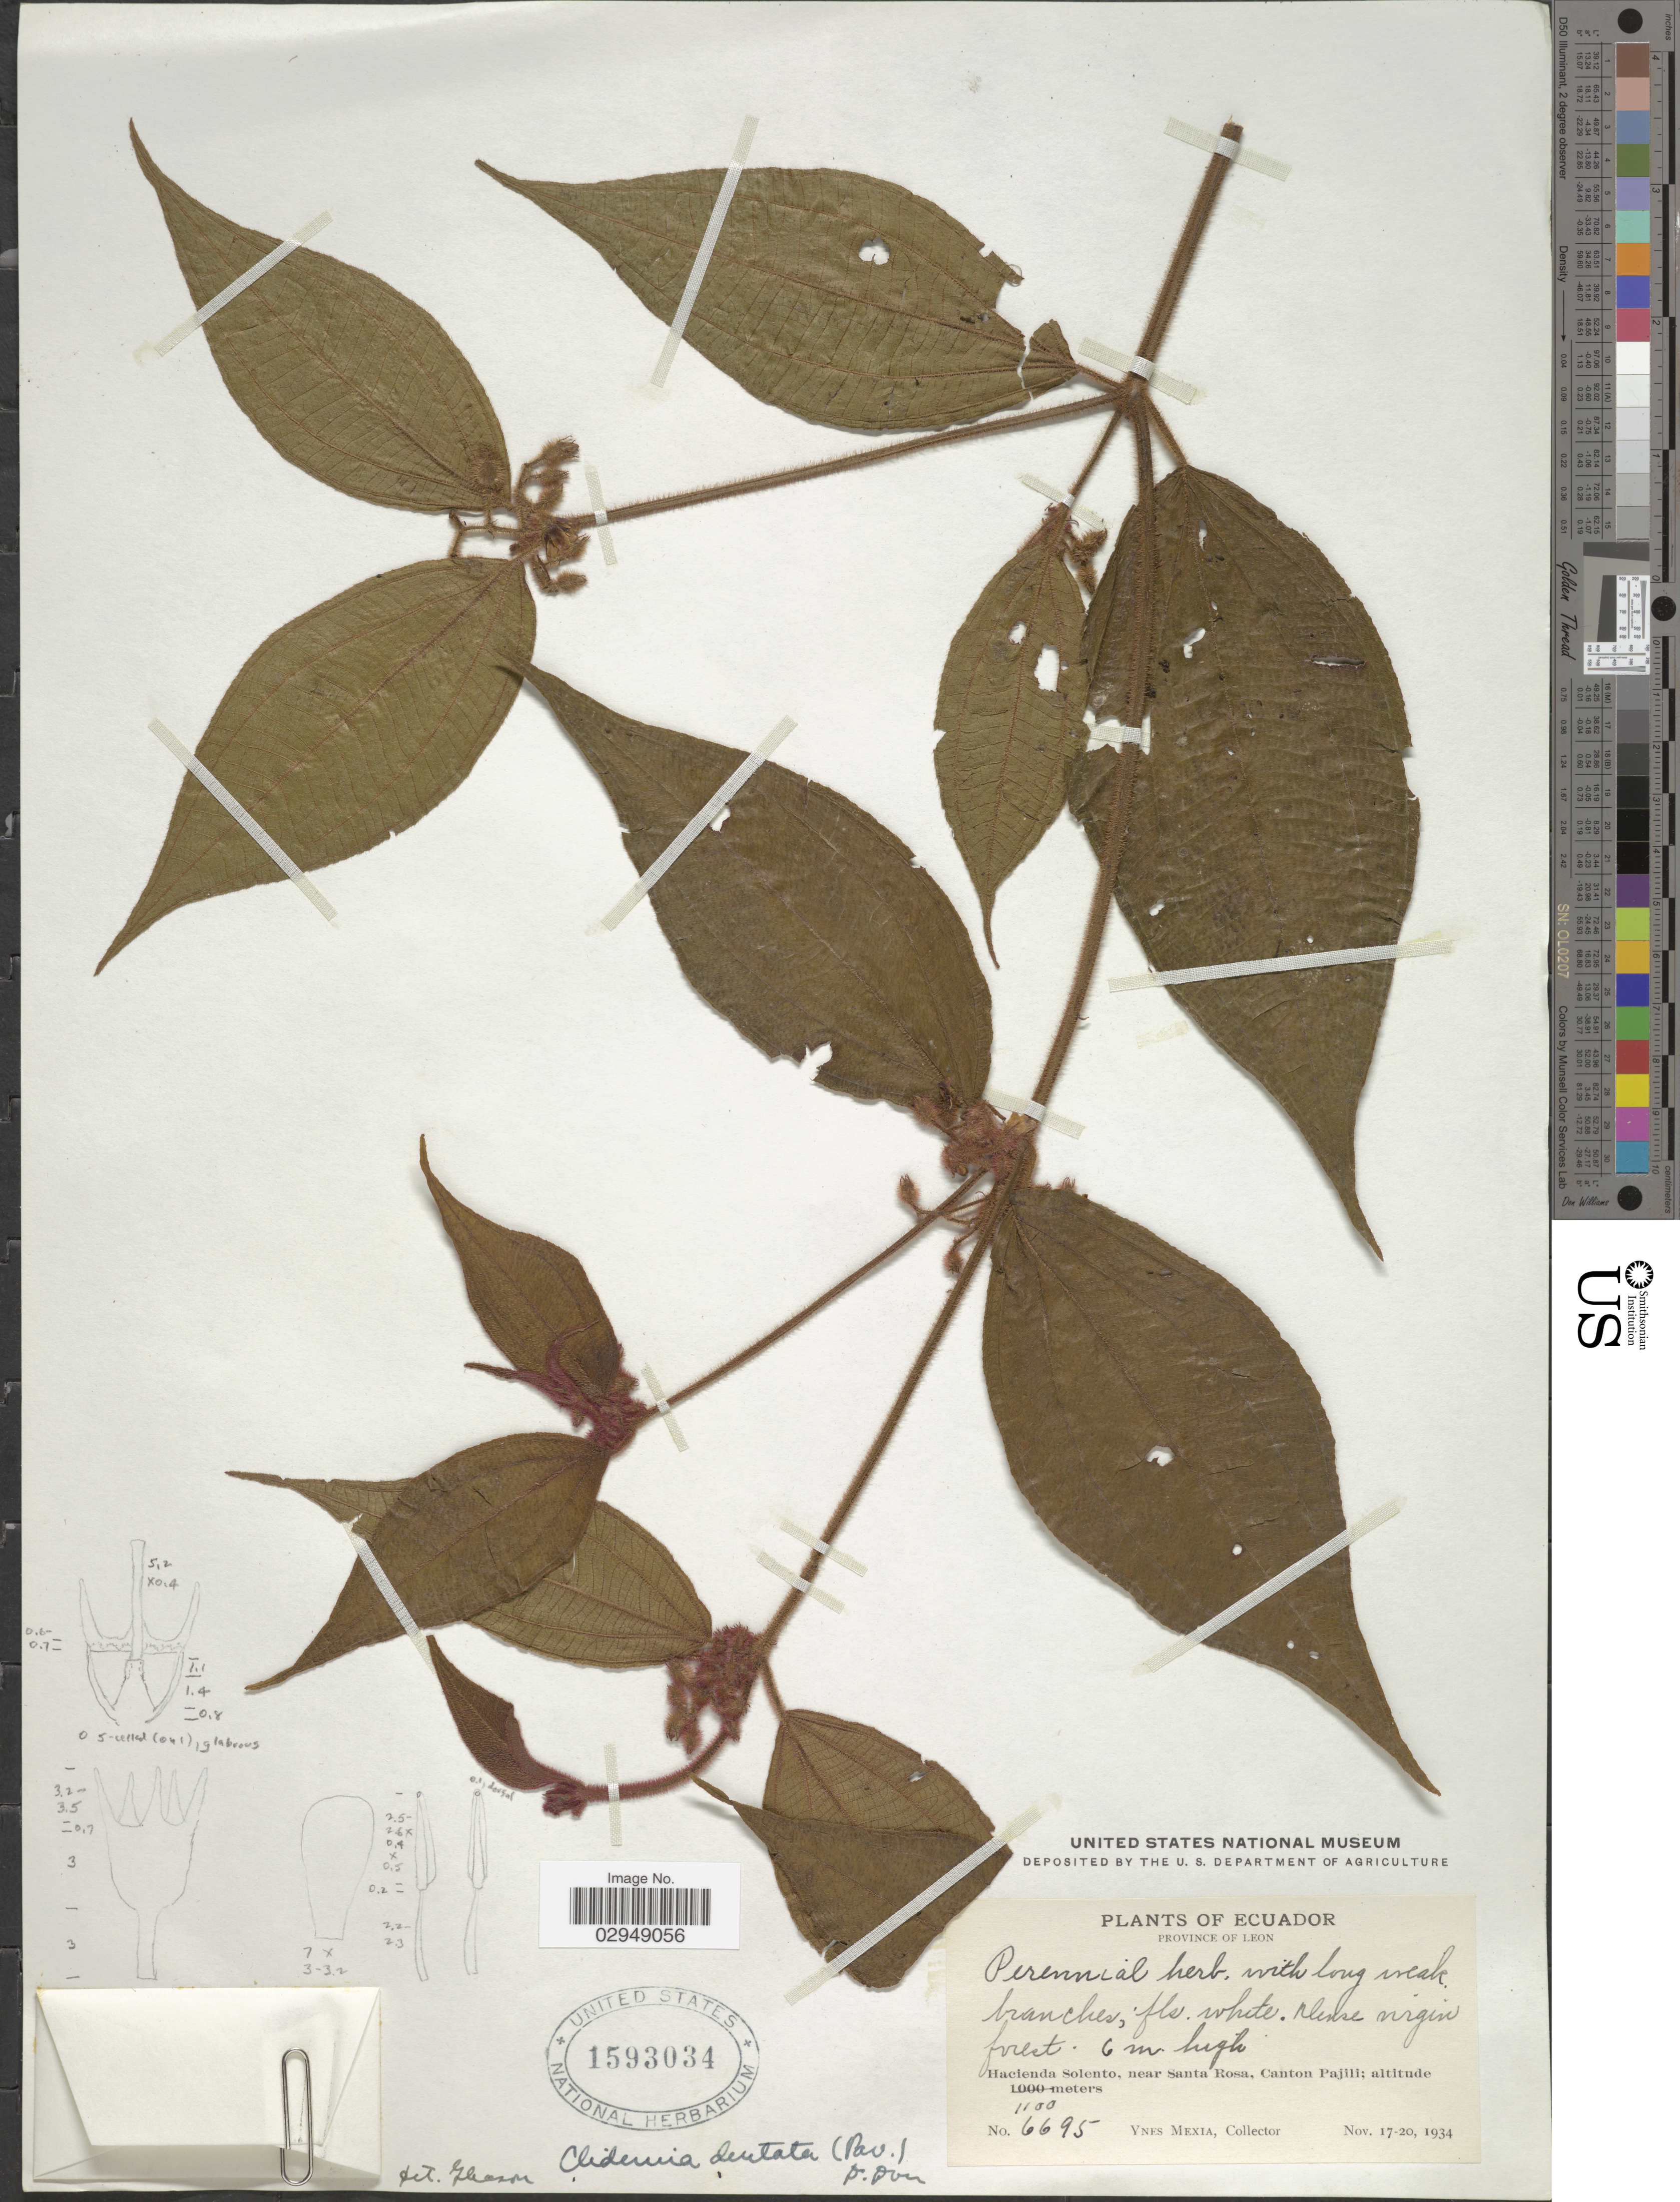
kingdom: Plantae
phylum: Tracheophyta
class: Magnoliopsida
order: Myrtales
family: Melastomataceae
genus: Clidemia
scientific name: Clidemia dentata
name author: D. Don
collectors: Y. Mexia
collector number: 6695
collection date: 1934-11-17/1934-11-20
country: Ecuador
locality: Province of Leon. Hacienda Solento, near Santa Rosa, Canton Pajili.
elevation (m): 1100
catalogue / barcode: US 1593034